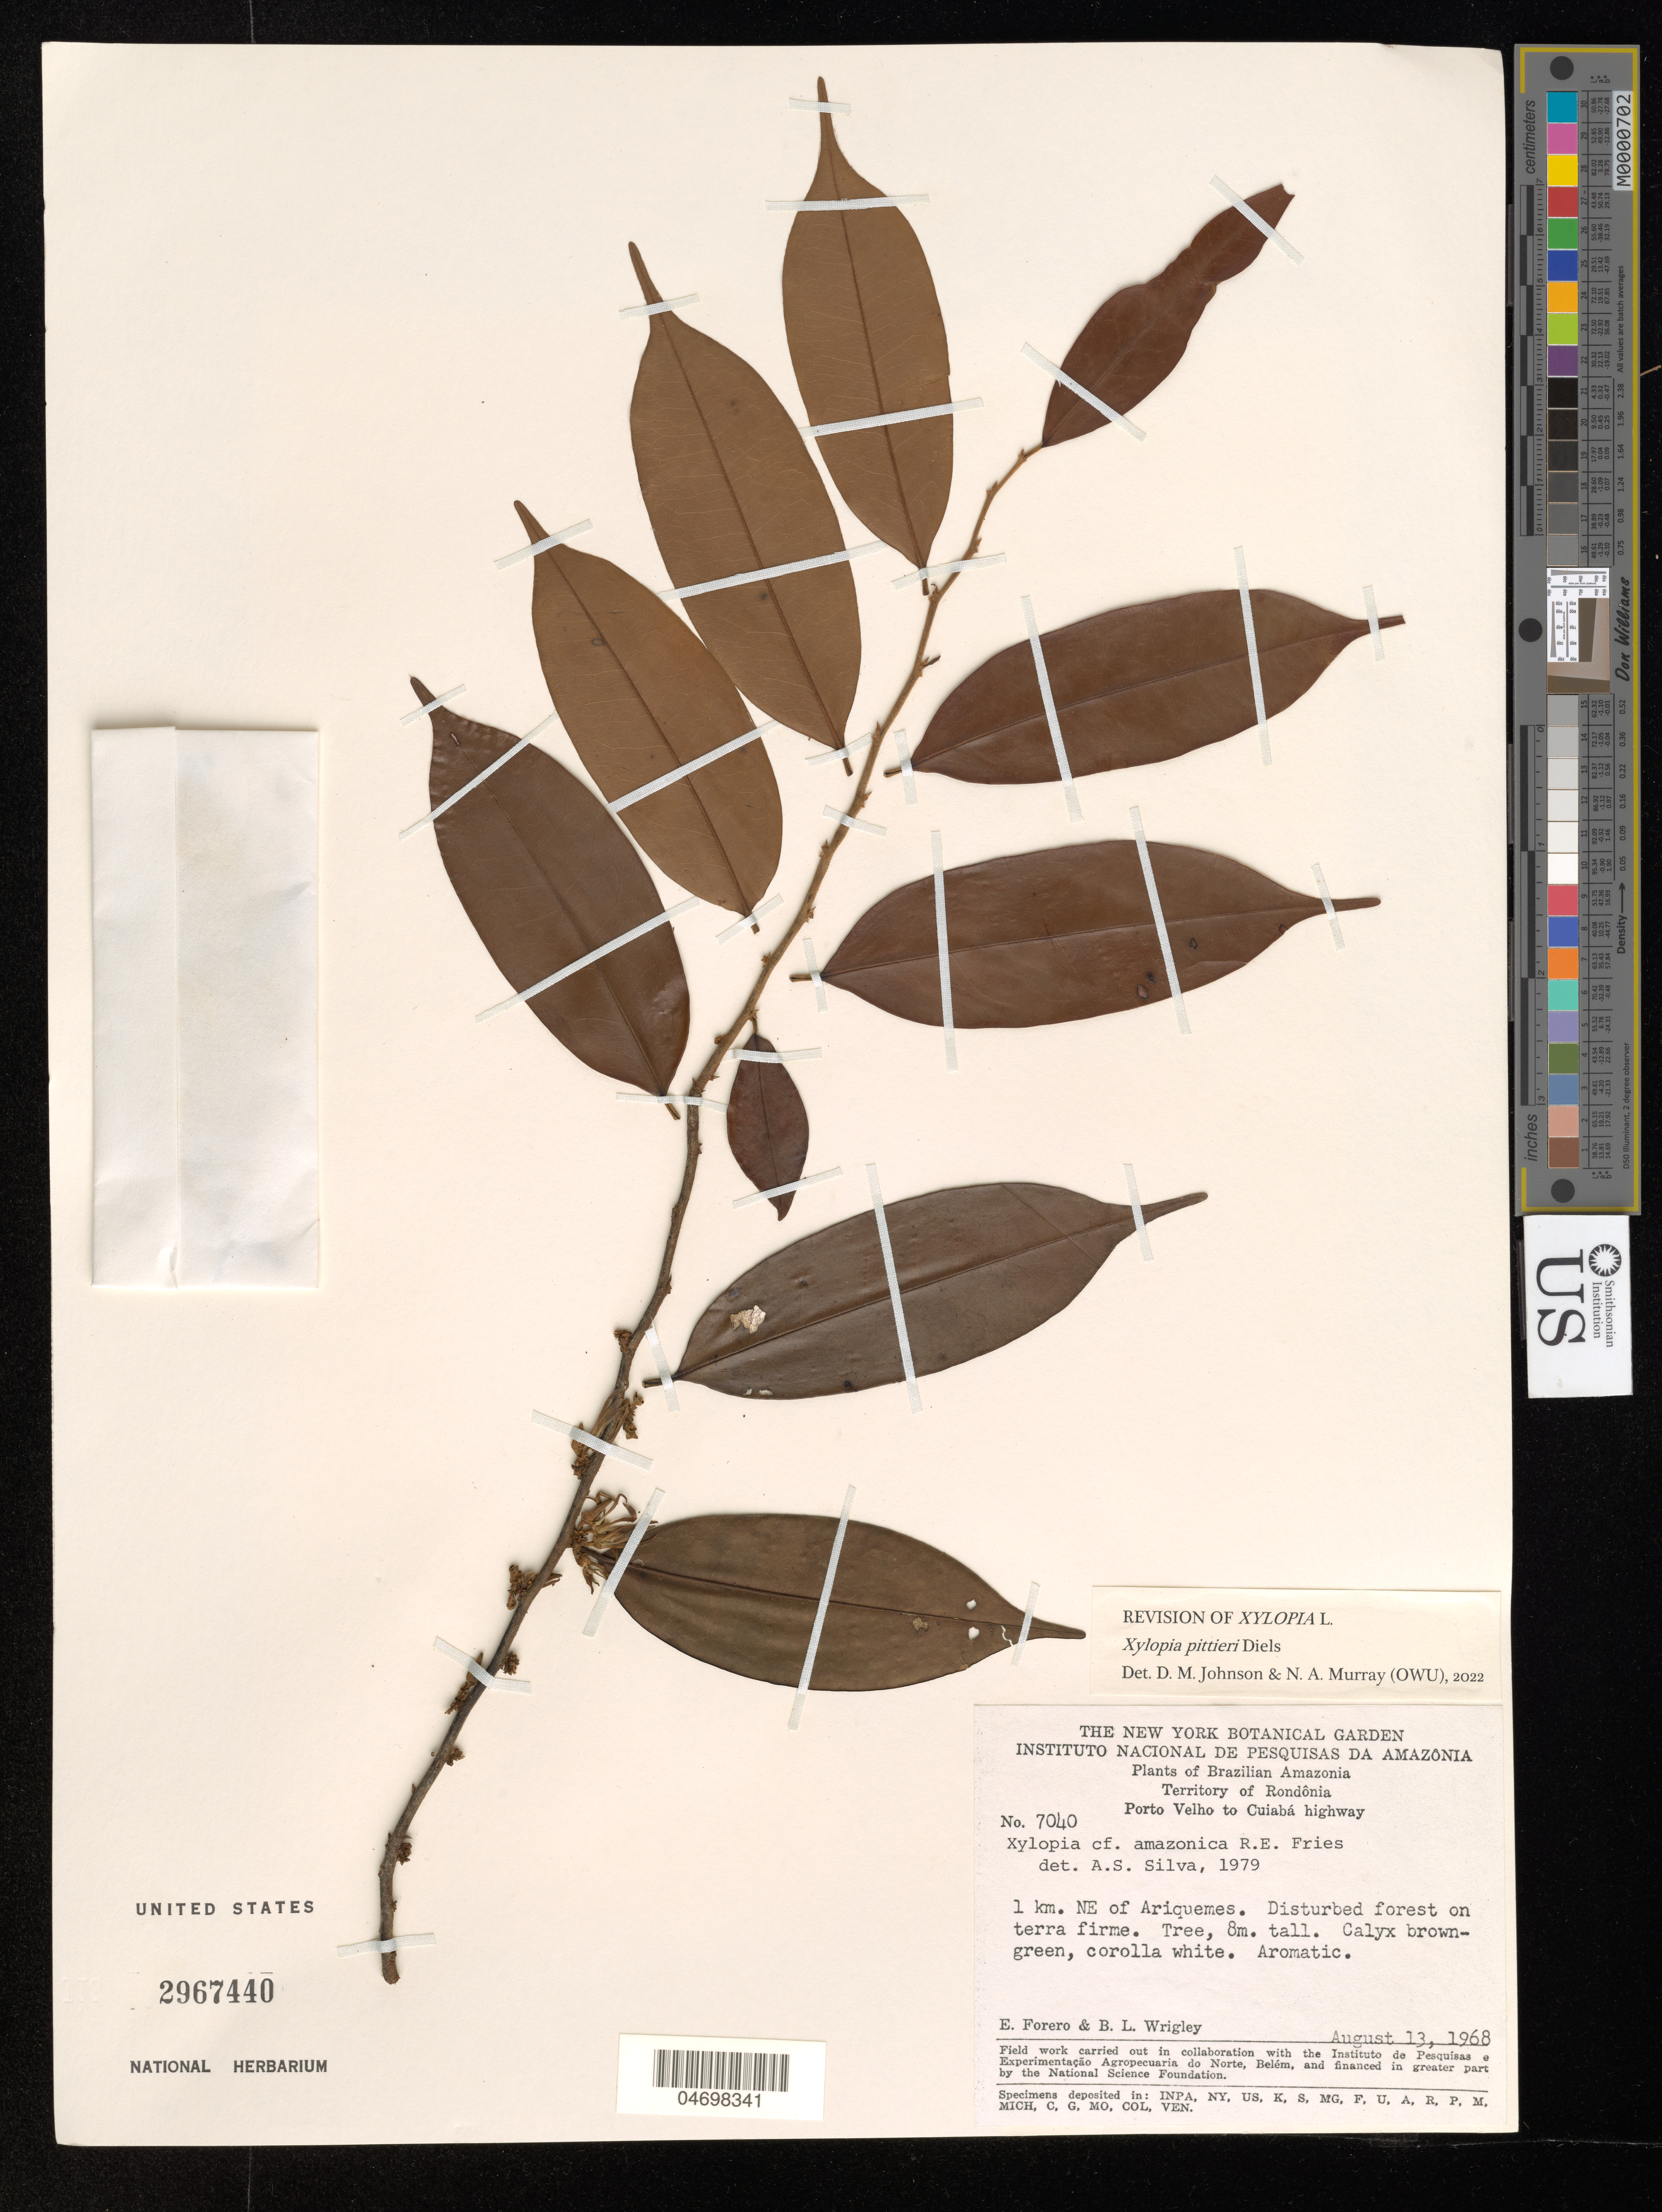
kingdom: Plantae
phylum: Tracheophyta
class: Magnoliopsida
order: Magnoliales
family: Annonaceae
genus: Xylopia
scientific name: Xylopia pittieri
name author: Diels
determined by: Johnson, D. M.; Murray, N. A.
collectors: E. Forero & B. L. Wrigley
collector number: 7040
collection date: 1968-08-13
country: Brazil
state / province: Rondônia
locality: Brazilian Amazonia, Territory of Rodonia, Porto Velho to Cuiaba highway. 1 km. NE of Ariquemas.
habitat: Disturbed forest on terra firme.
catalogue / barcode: US 2967440